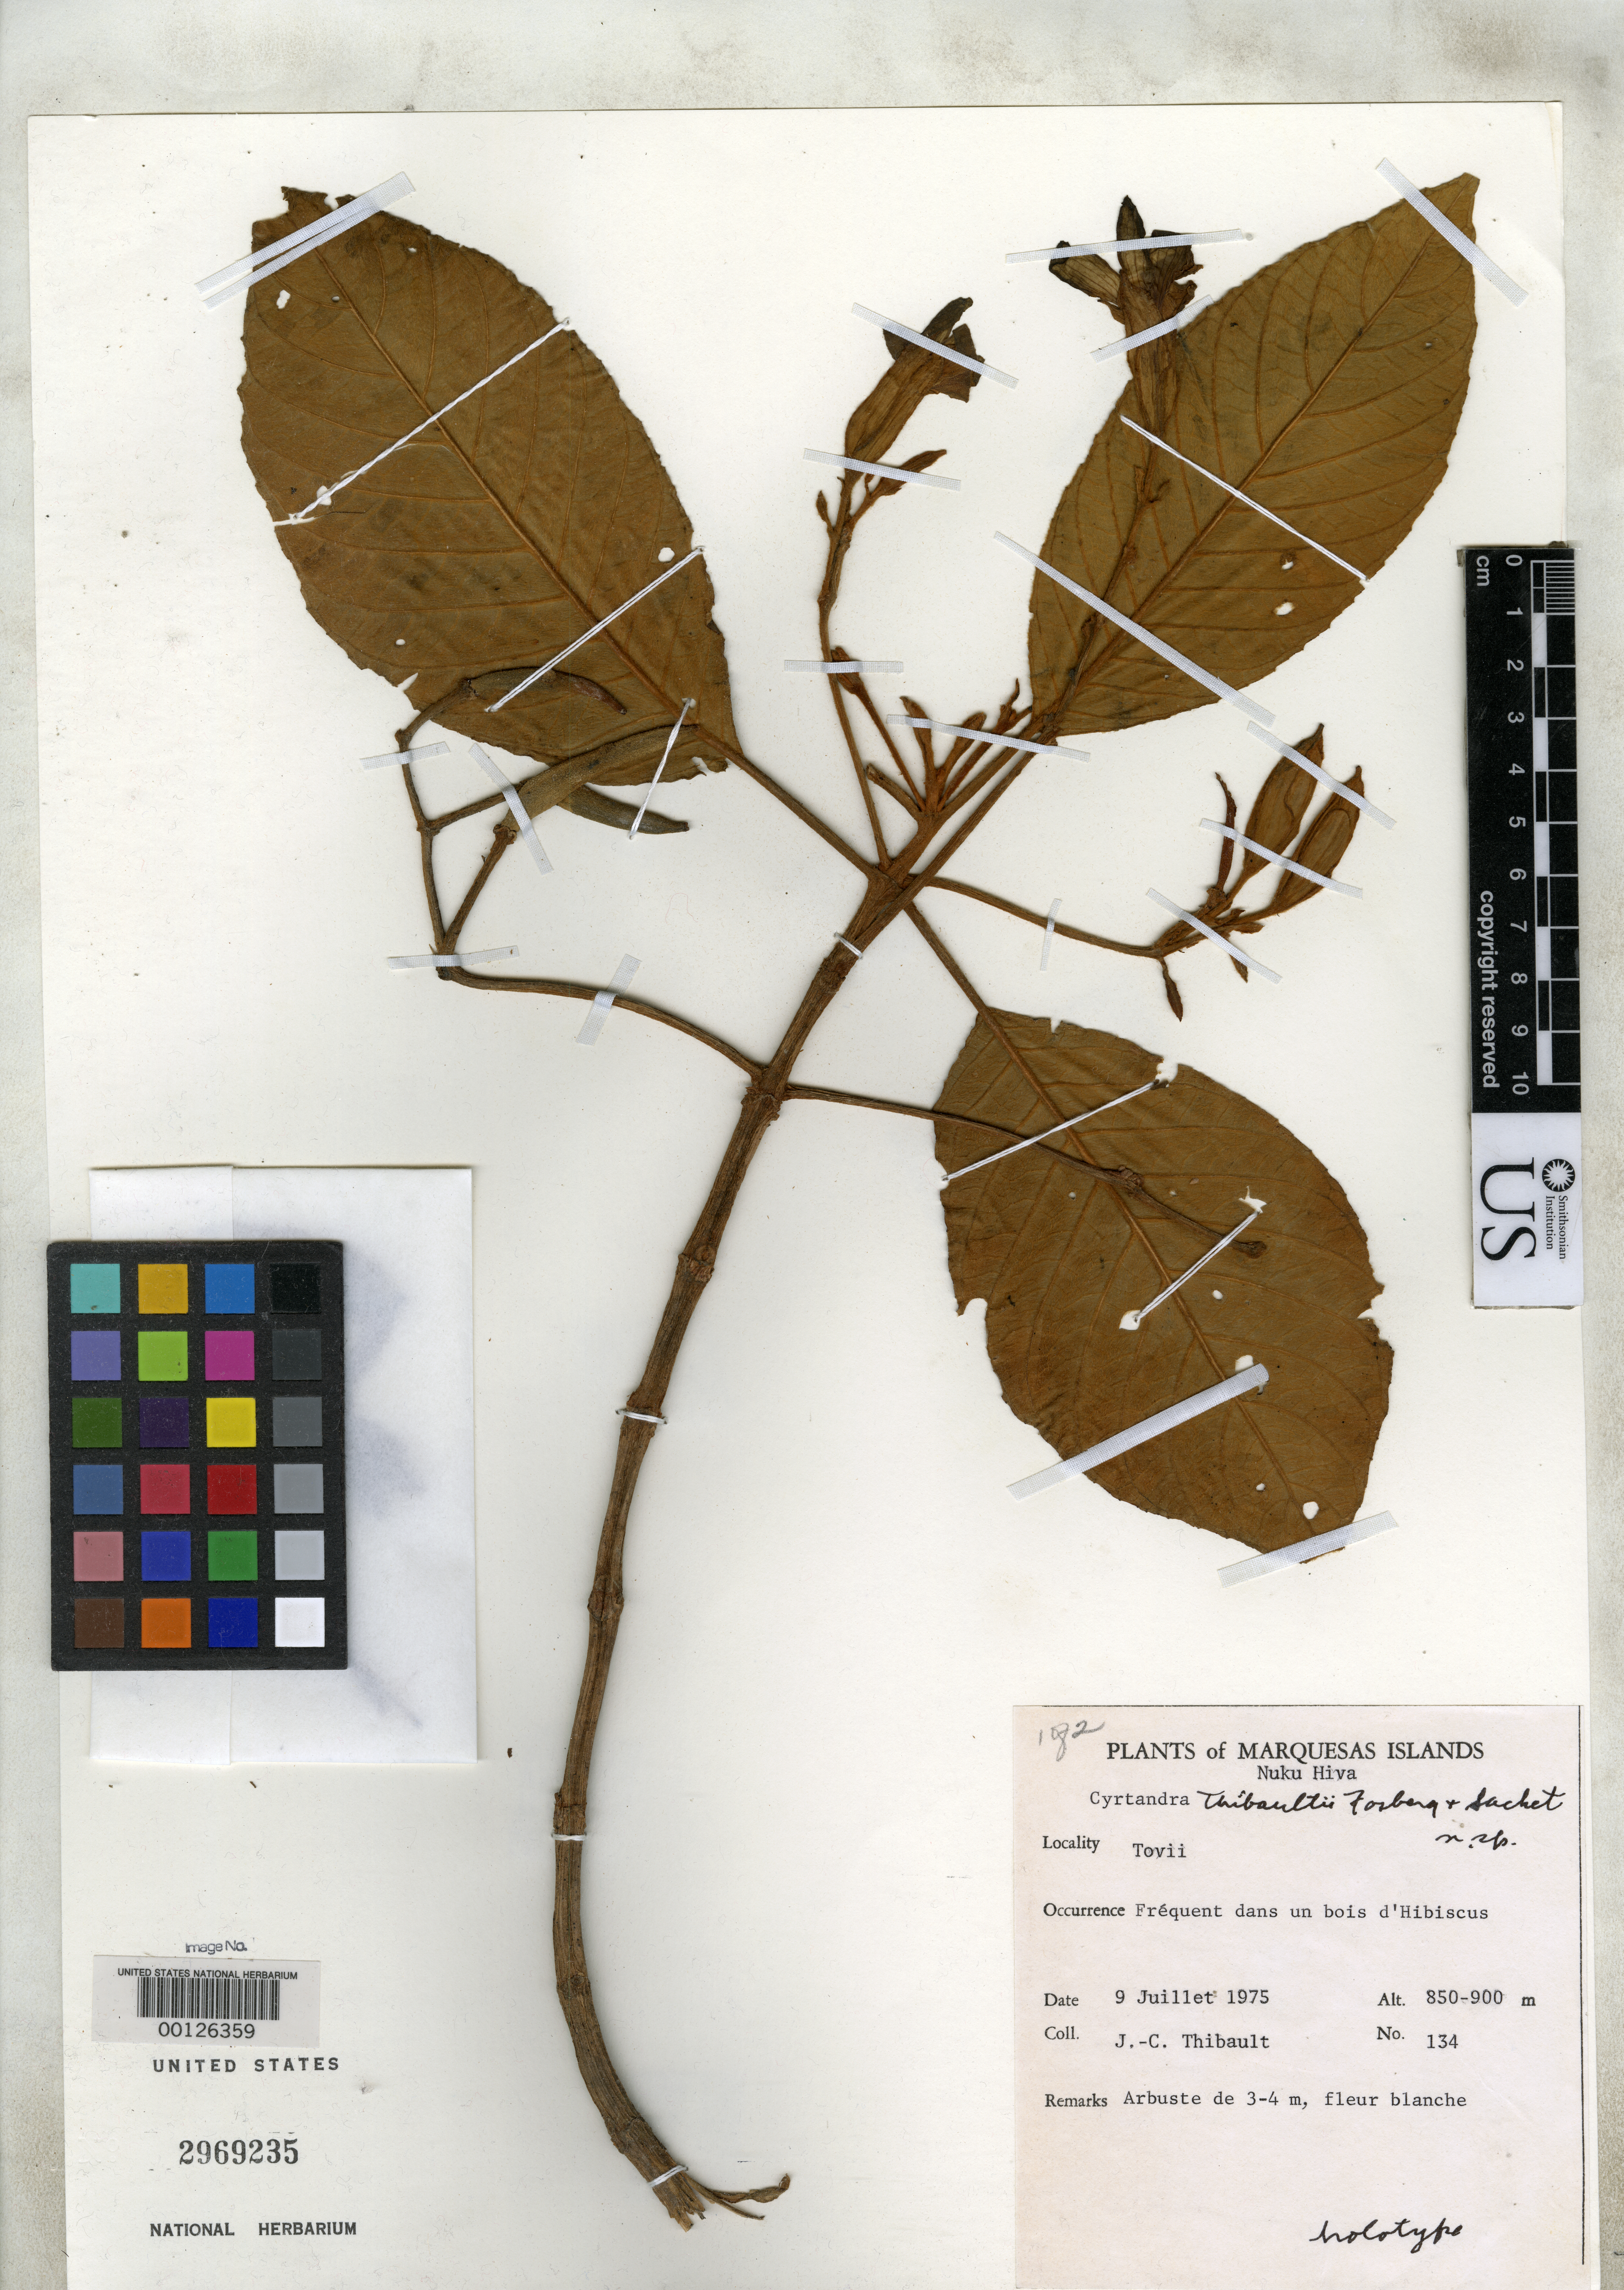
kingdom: Plantae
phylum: Tracheophyta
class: Magnoliopsida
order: Lamiales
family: Gesneriaceae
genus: Cyrtandra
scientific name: Cyrtandra thibaultii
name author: Fosberg & Sachet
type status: Holotype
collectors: J. Thibault de Chanvalon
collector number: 134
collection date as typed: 09 Jul 1975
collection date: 1975-07-09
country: French Polynesia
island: Nuku Hiva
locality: Tovii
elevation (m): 850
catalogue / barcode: US 2969235